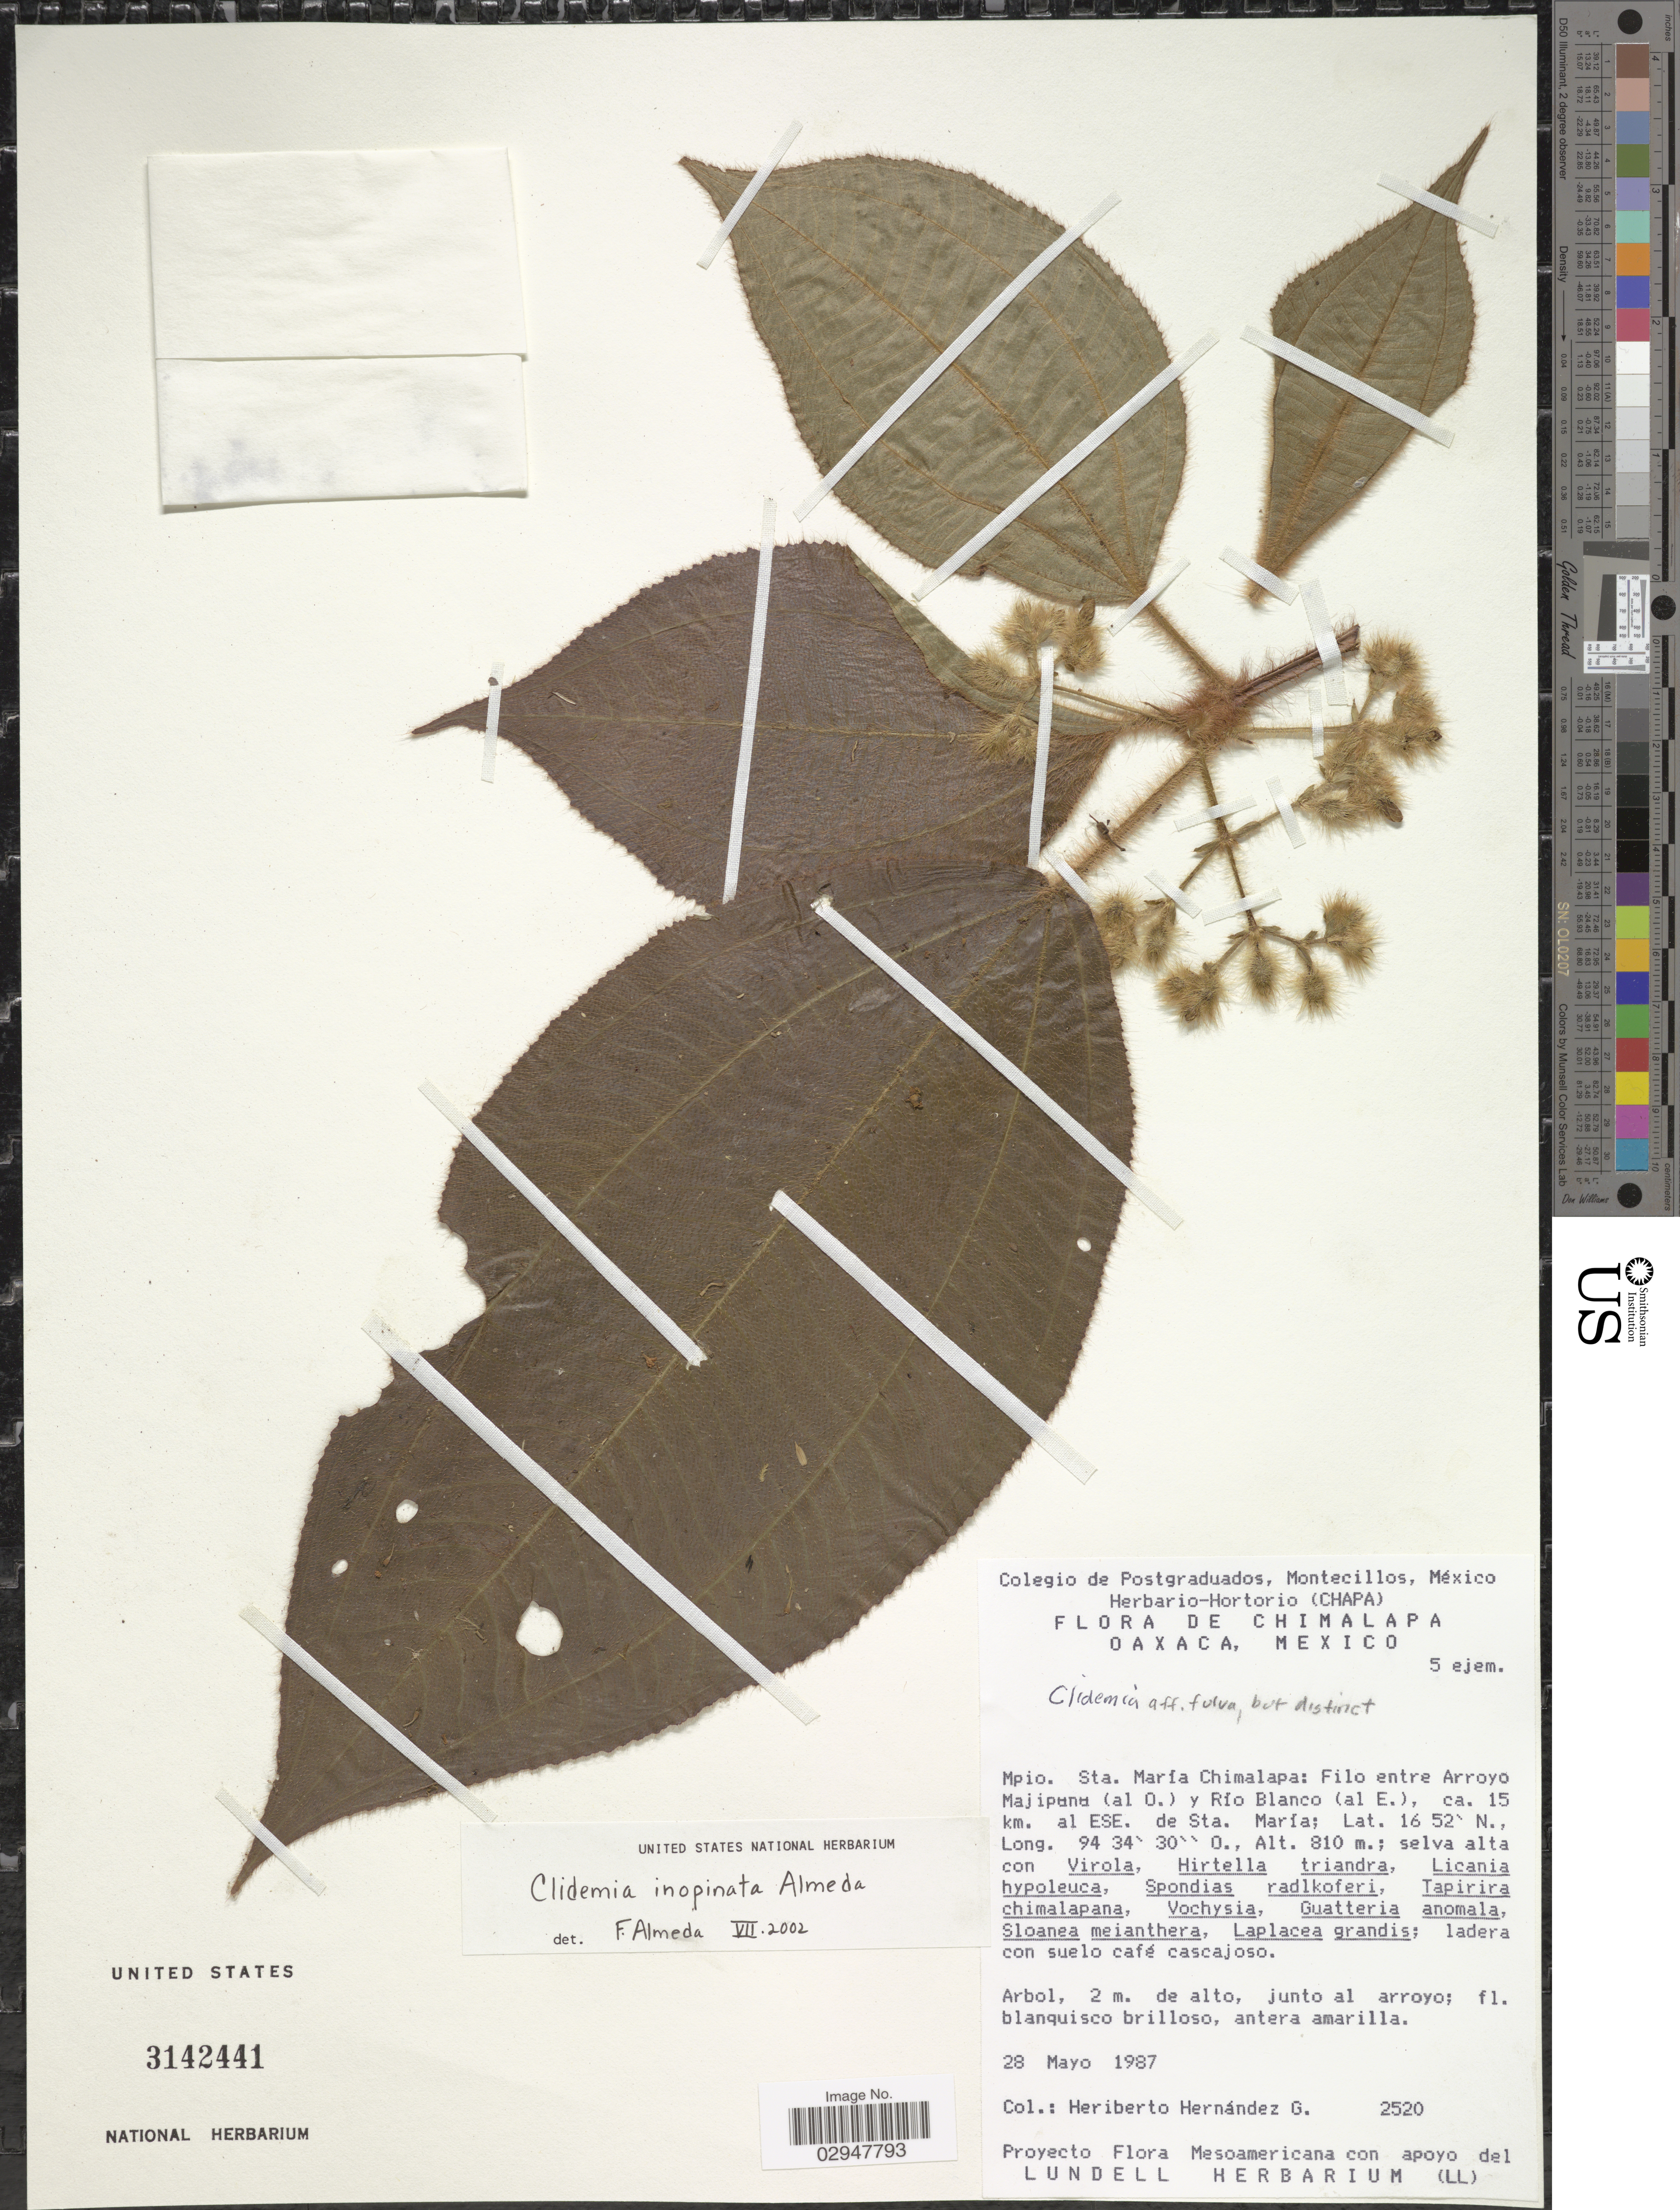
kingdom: Plantae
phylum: Tracheophyta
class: Magnoliopsida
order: Myrtales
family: Melastomataceae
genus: Clidemia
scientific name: Clidemia inopinata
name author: Almeda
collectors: H. Hernandez G.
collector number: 2520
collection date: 1987-05-28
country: Mexico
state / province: Oaxaca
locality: De Chimalapa, Mpio. Sta. Maria Chimalapa: Filo entre Arroyo Majipana (al O.) y Rio Blanco (al E.) ca. 15 km. al ESE. de Sta. Maria.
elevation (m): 810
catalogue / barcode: US 3142441